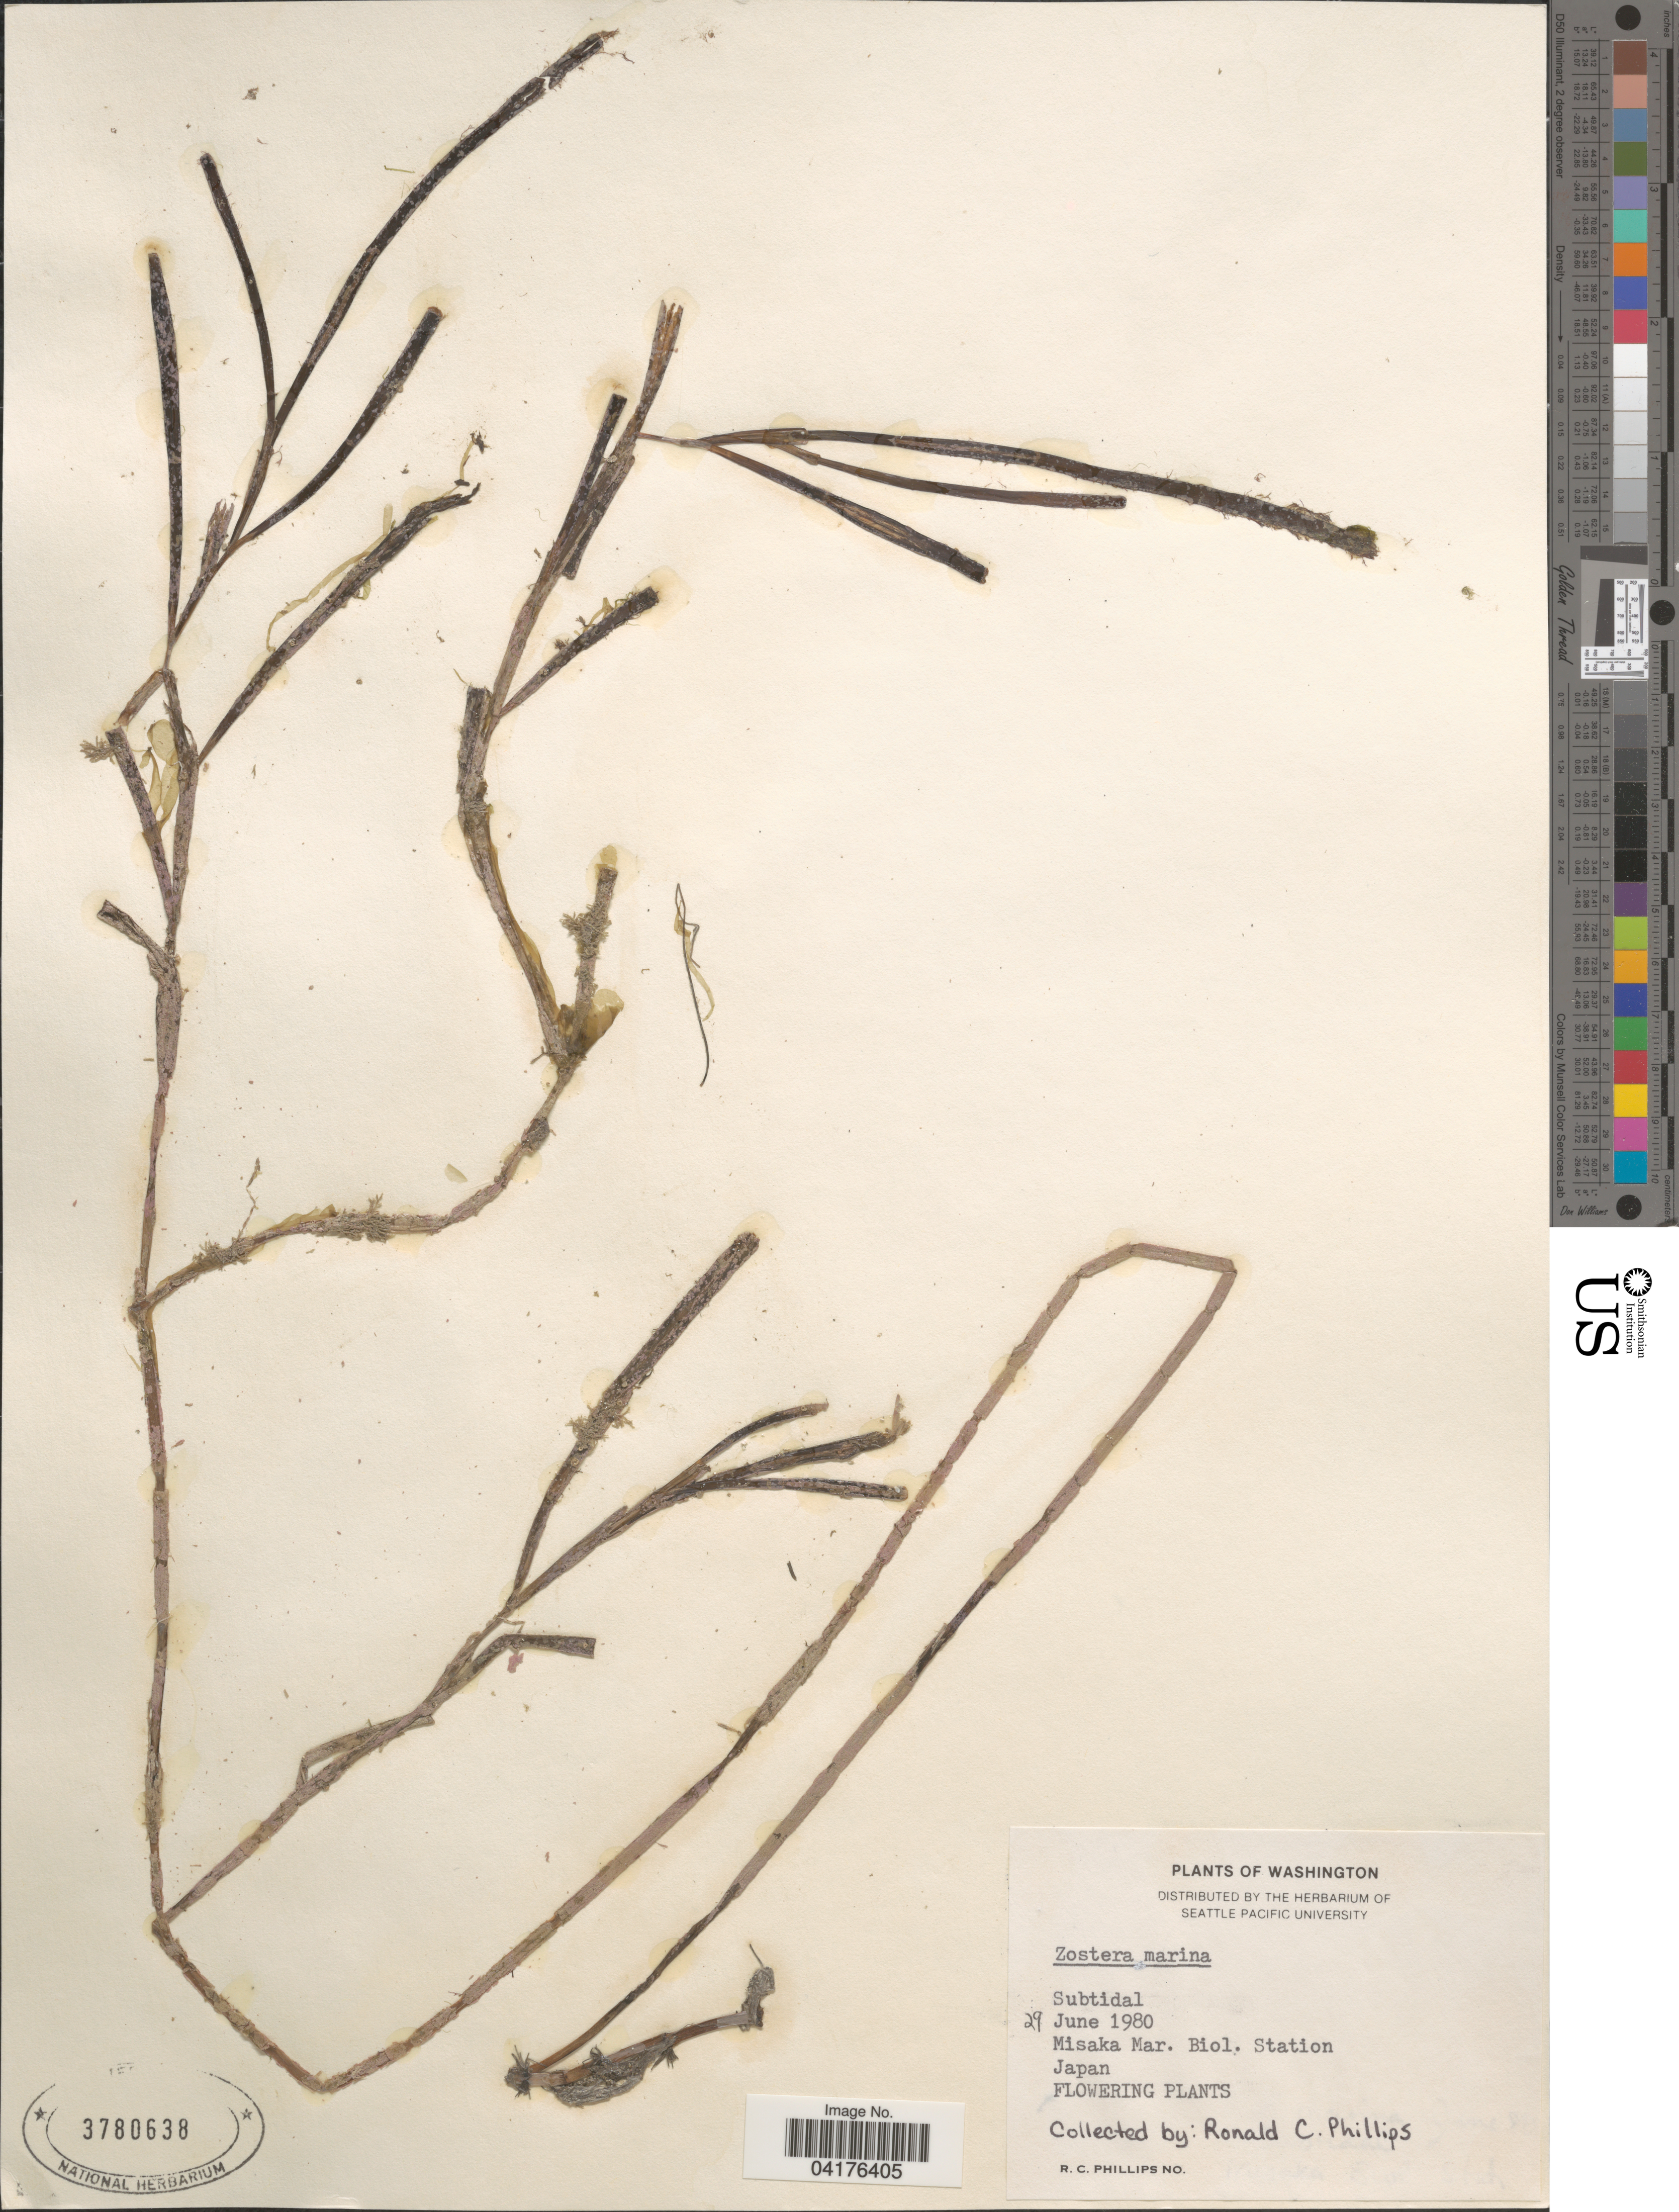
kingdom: Plantae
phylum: Tracheophyta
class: Liliopsida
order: Alismatales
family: Zosteraceae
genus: Zostera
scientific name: Zostera marina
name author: L.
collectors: R. C. Phillips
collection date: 1980-06-29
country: Japan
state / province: Kanagawa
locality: Misaka Mar. Biol. Station.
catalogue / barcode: US 3780638